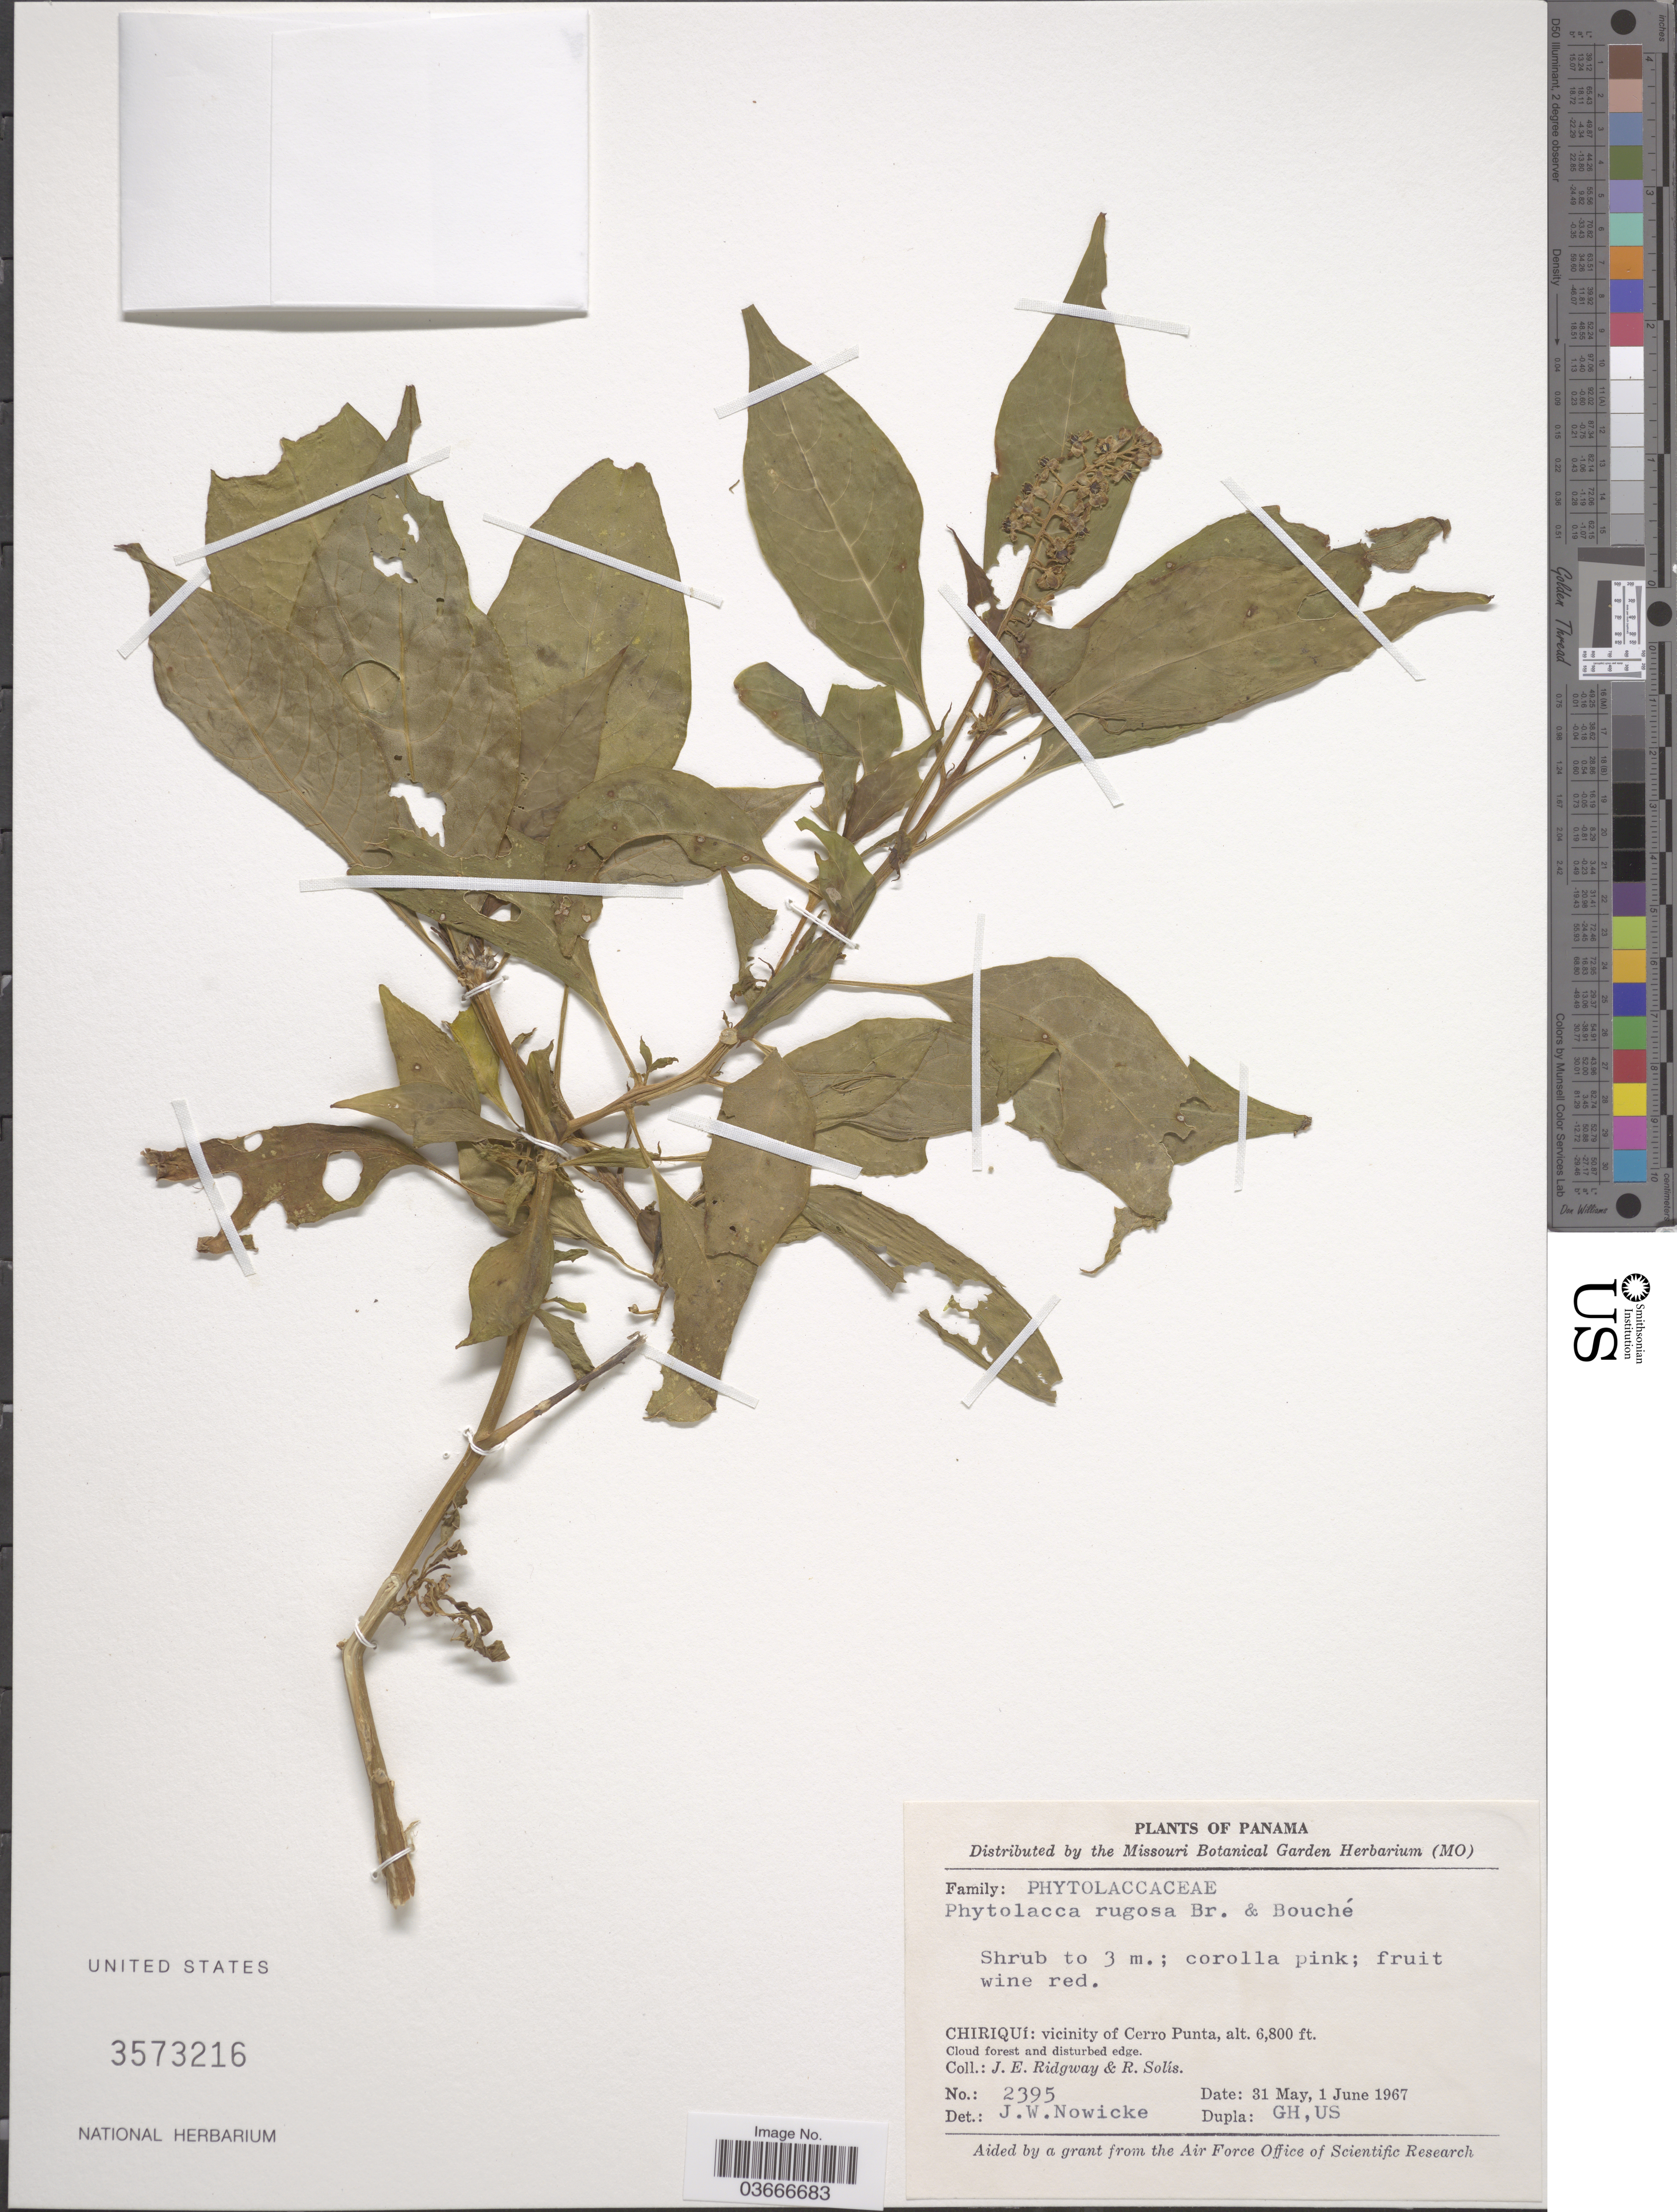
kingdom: Plantae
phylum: Tracheophyta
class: Magnoliopsida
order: Caryophyllales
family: Phytolaccaceae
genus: Phytolacca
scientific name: Phytolacca rugosa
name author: A. Braun & C.D. Bouché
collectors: J. Ridgway & R. Solis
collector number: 2395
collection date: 1967-05-31/1967-06-01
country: Panama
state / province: Chiriqui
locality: Vicinity of Cerro Punta.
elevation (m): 2073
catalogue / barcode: US 3573216